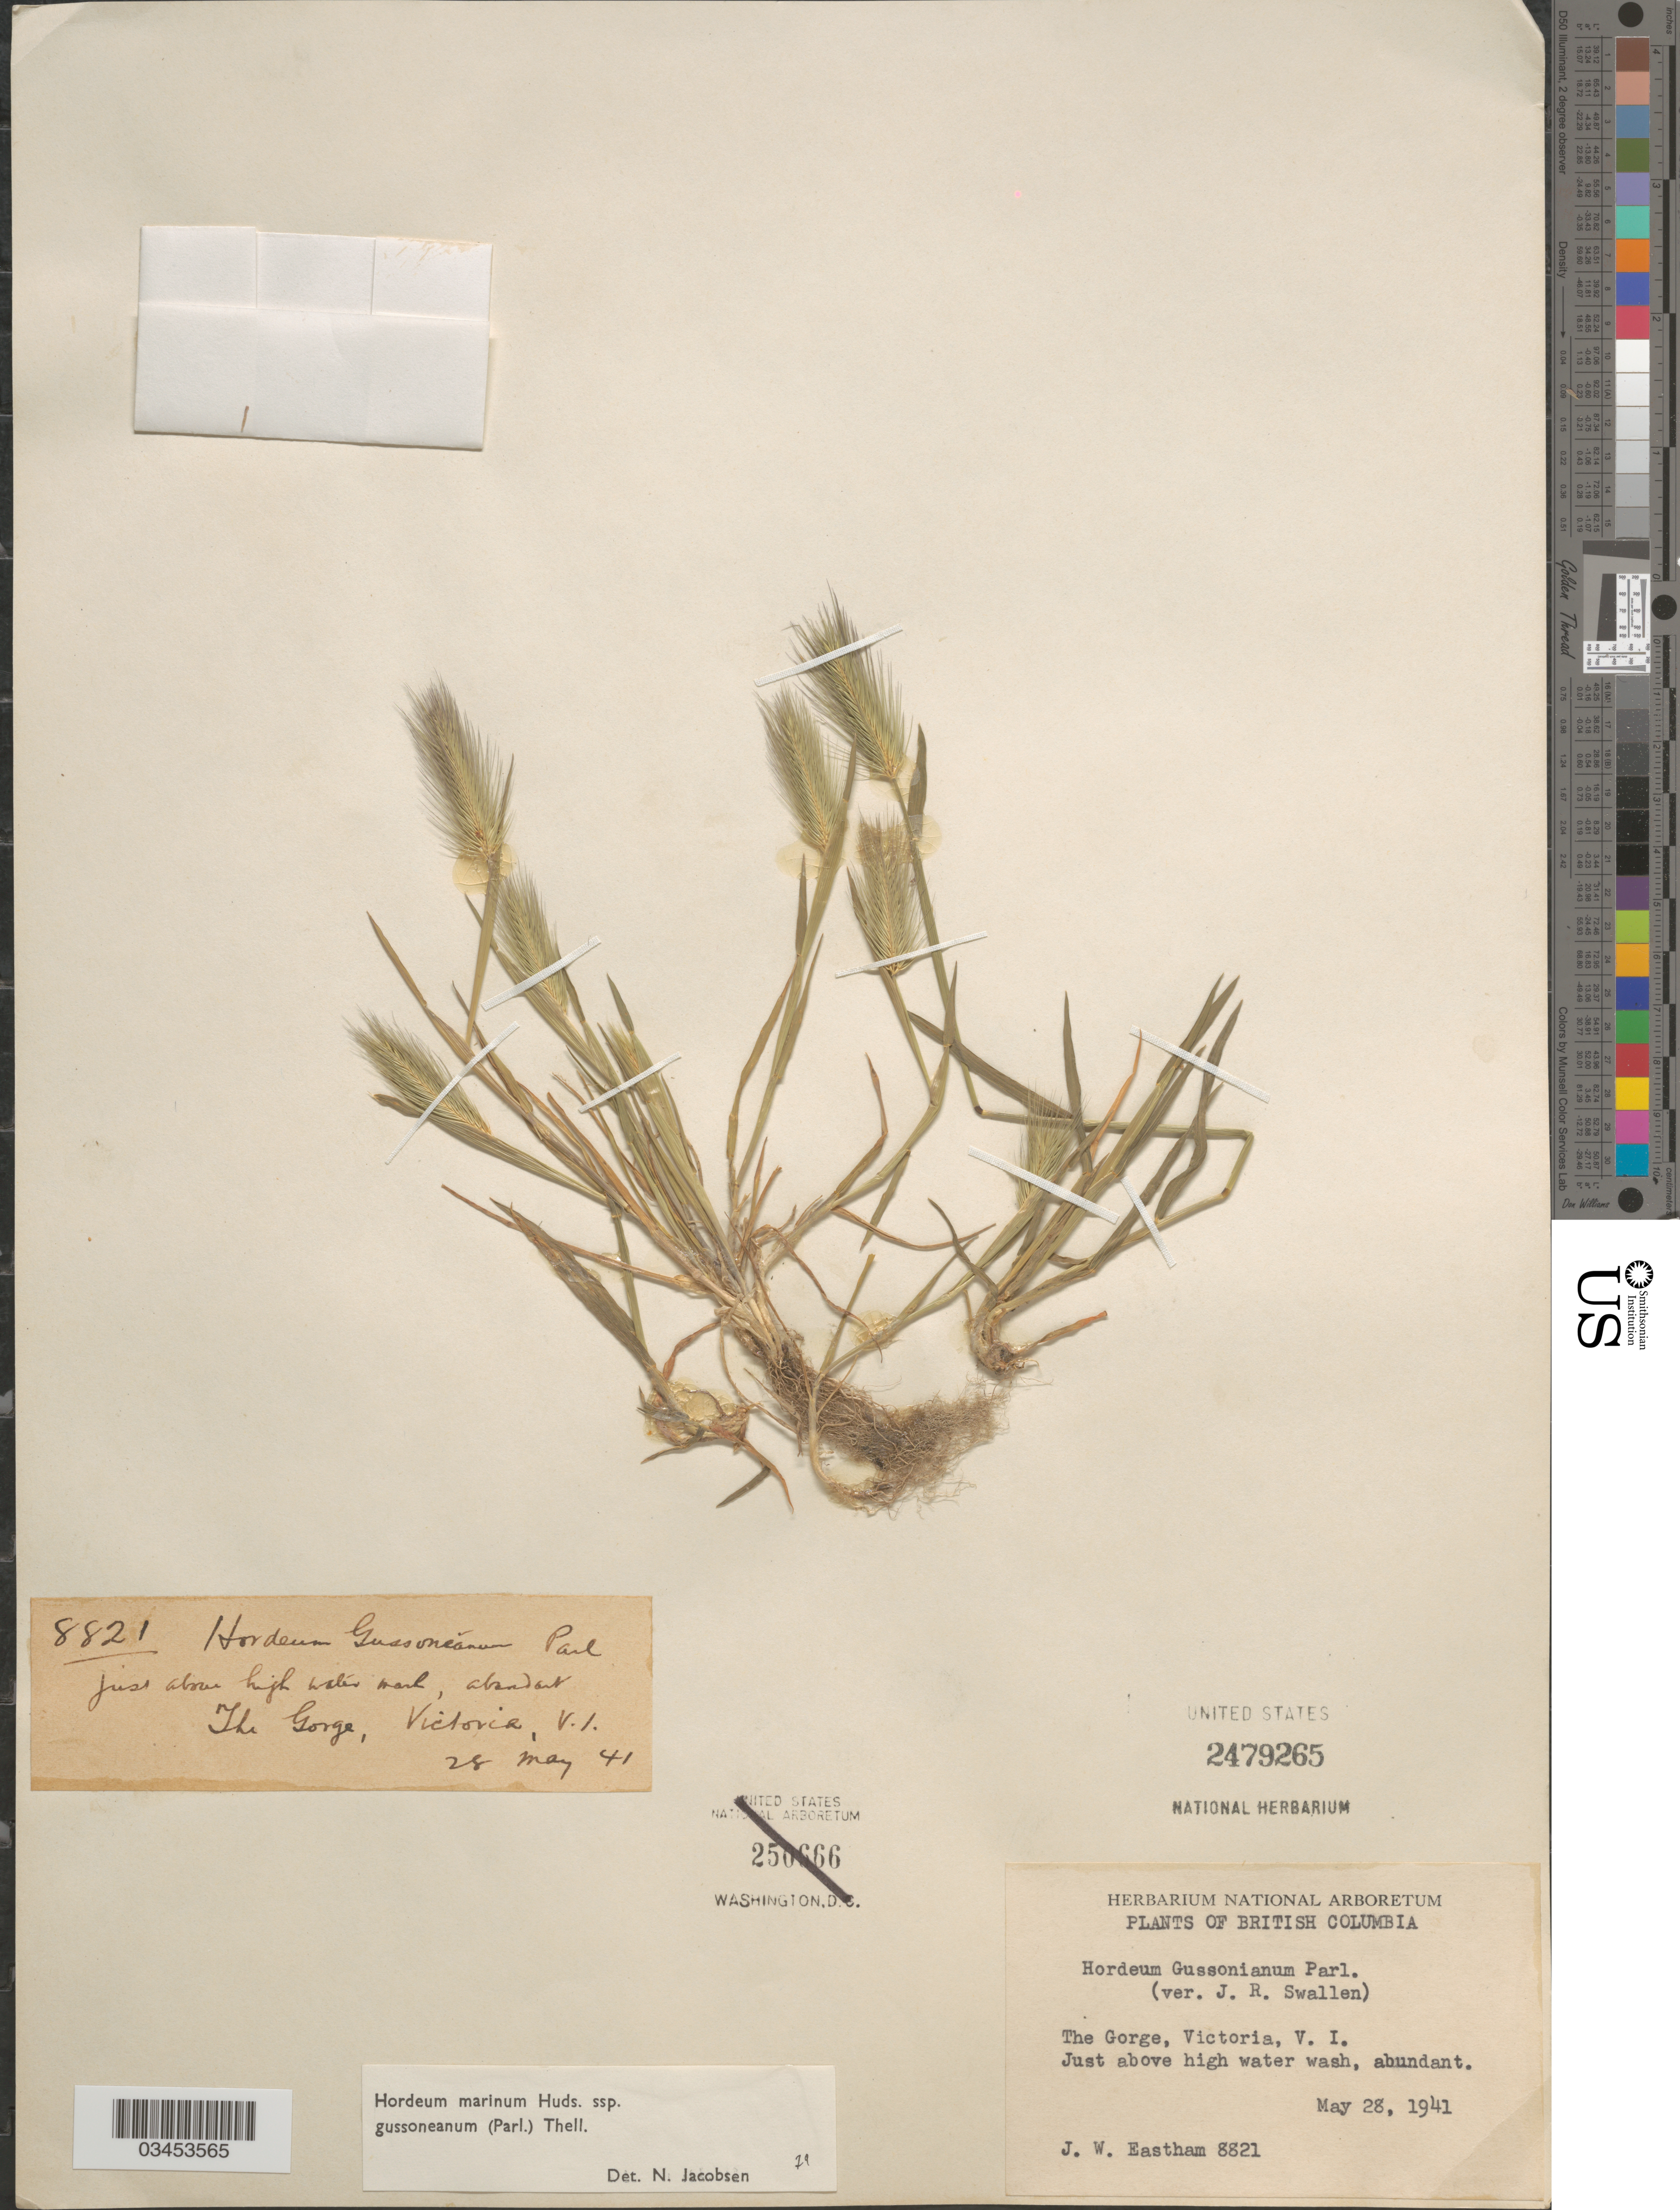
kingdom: Plantae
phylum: Tracheophyta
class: Liliopsida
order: Poales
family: Poaceae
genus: Hordeum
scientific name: Hordeum marinum subsp. gussoneanum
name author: (Parl.) Thell.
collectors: J. Eastham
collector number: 8821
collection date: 1941-05-28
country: Canada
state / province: British Columbia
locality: The Gorge, Victoria, V. I. Just above high water wash.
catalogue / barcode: US 2479265